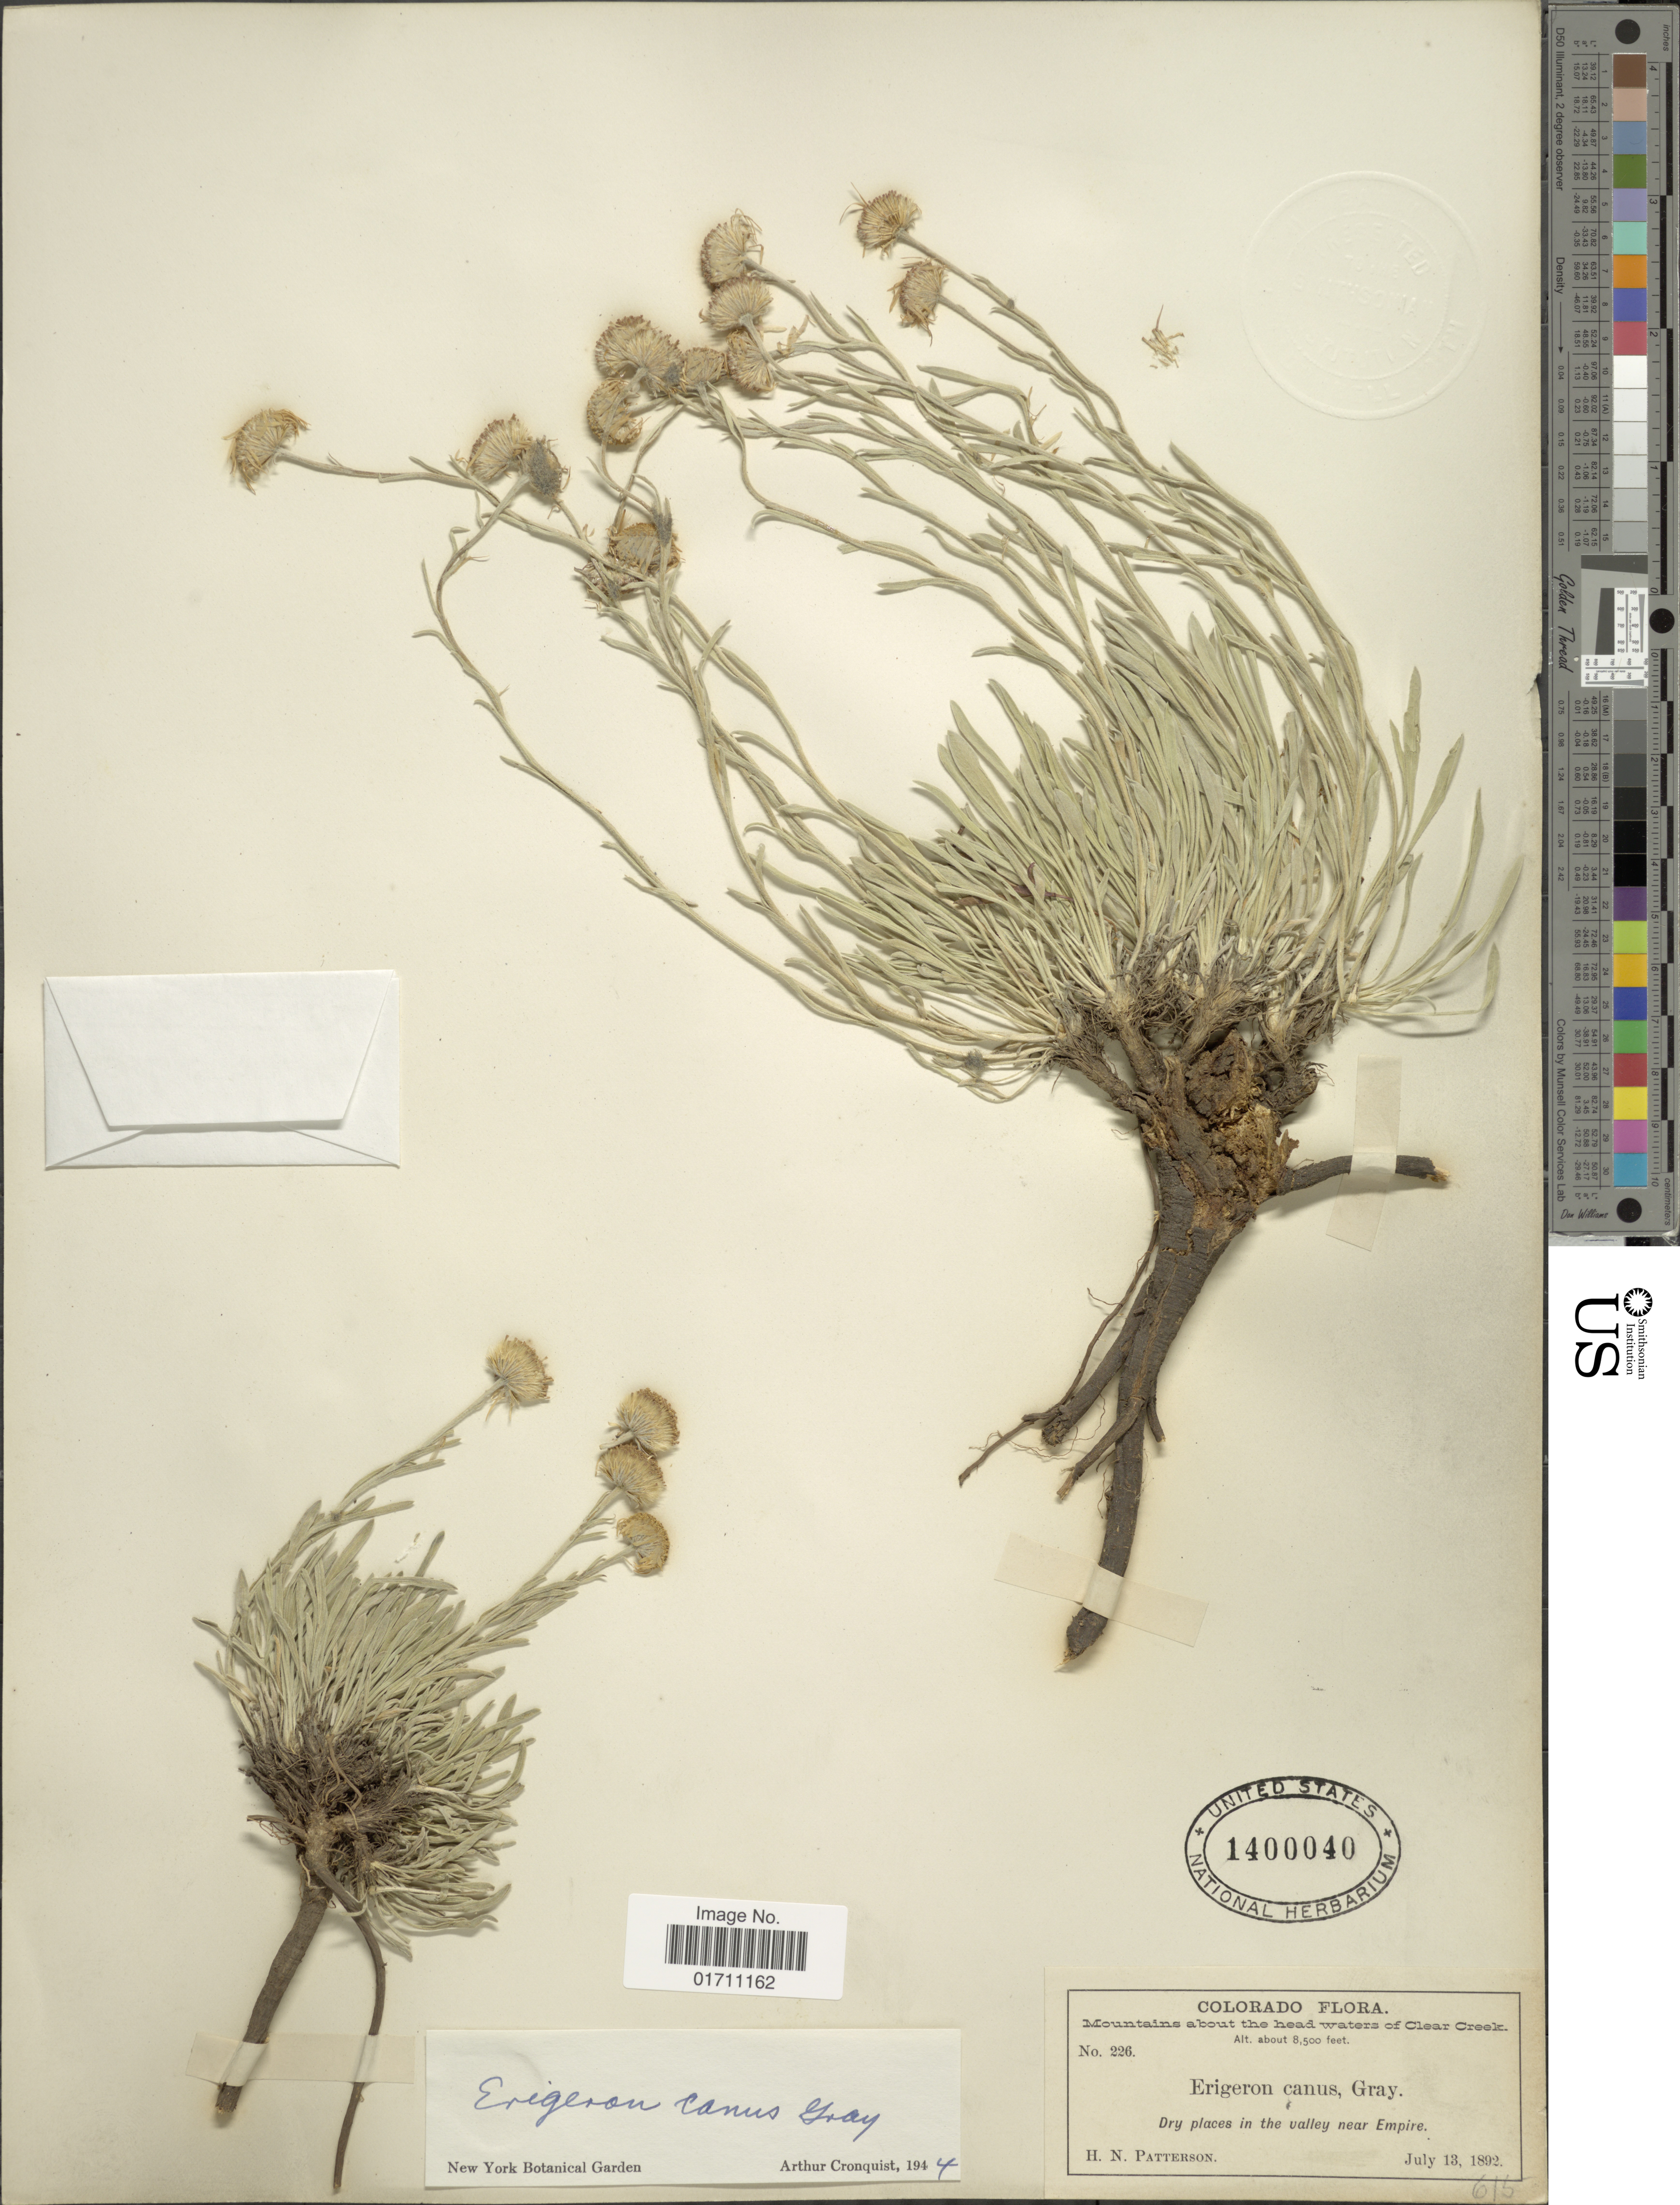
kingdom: Plantae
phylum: Tracheophyta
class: Magnoliopsida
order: Asterales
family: Asteraceae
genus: Erigeron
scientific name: Erigeron canus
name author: A. Gray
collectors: H. N. Patterson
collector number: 226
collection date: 1892-07-13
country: United States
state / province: Colorado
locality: Mountain about the head waters of Cler Creek, Dry places in the valley near Empire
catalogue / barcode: US 1400040